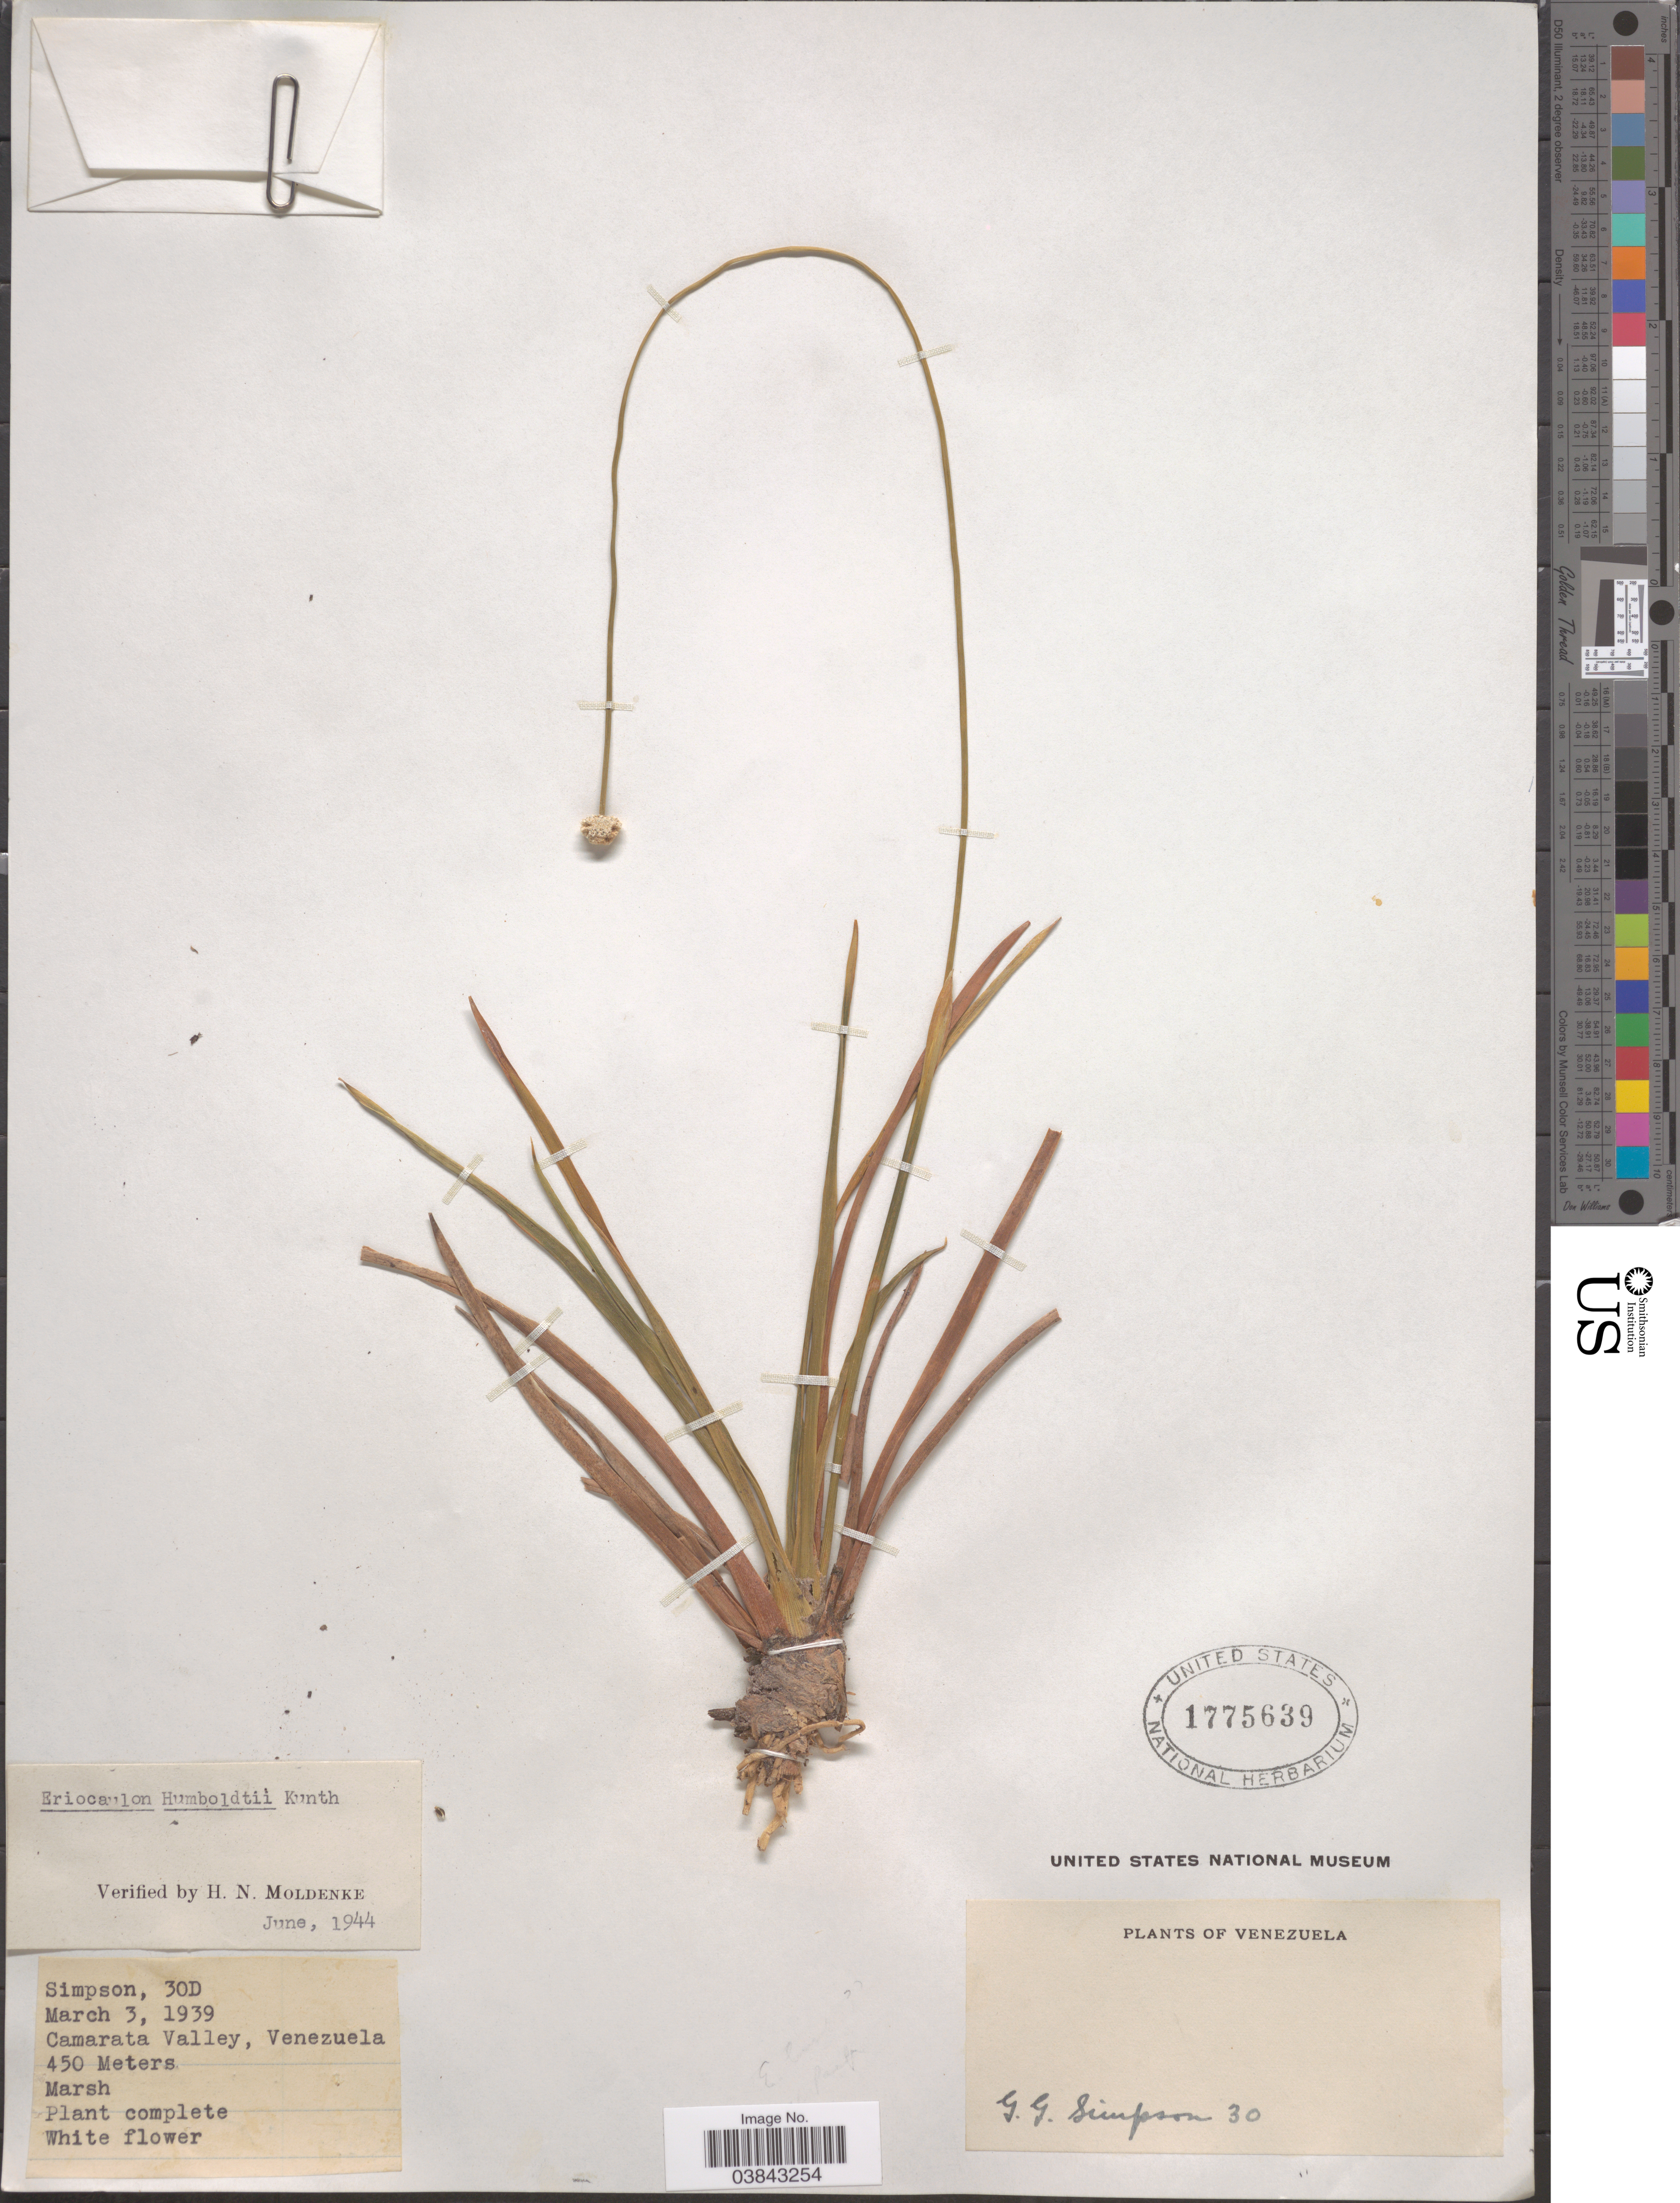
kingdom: Plantae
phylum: Tracheophyta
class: Liliopsida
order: Poales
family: Eriocaulaceae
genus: Eriocaulon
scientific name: Eriocaulon humboldtii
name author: Kunth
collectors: G. Simpson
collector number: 30D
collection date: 1939-03-03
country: Venezuela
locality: Camarata Valley.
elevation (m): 450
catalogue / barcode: US 1775639